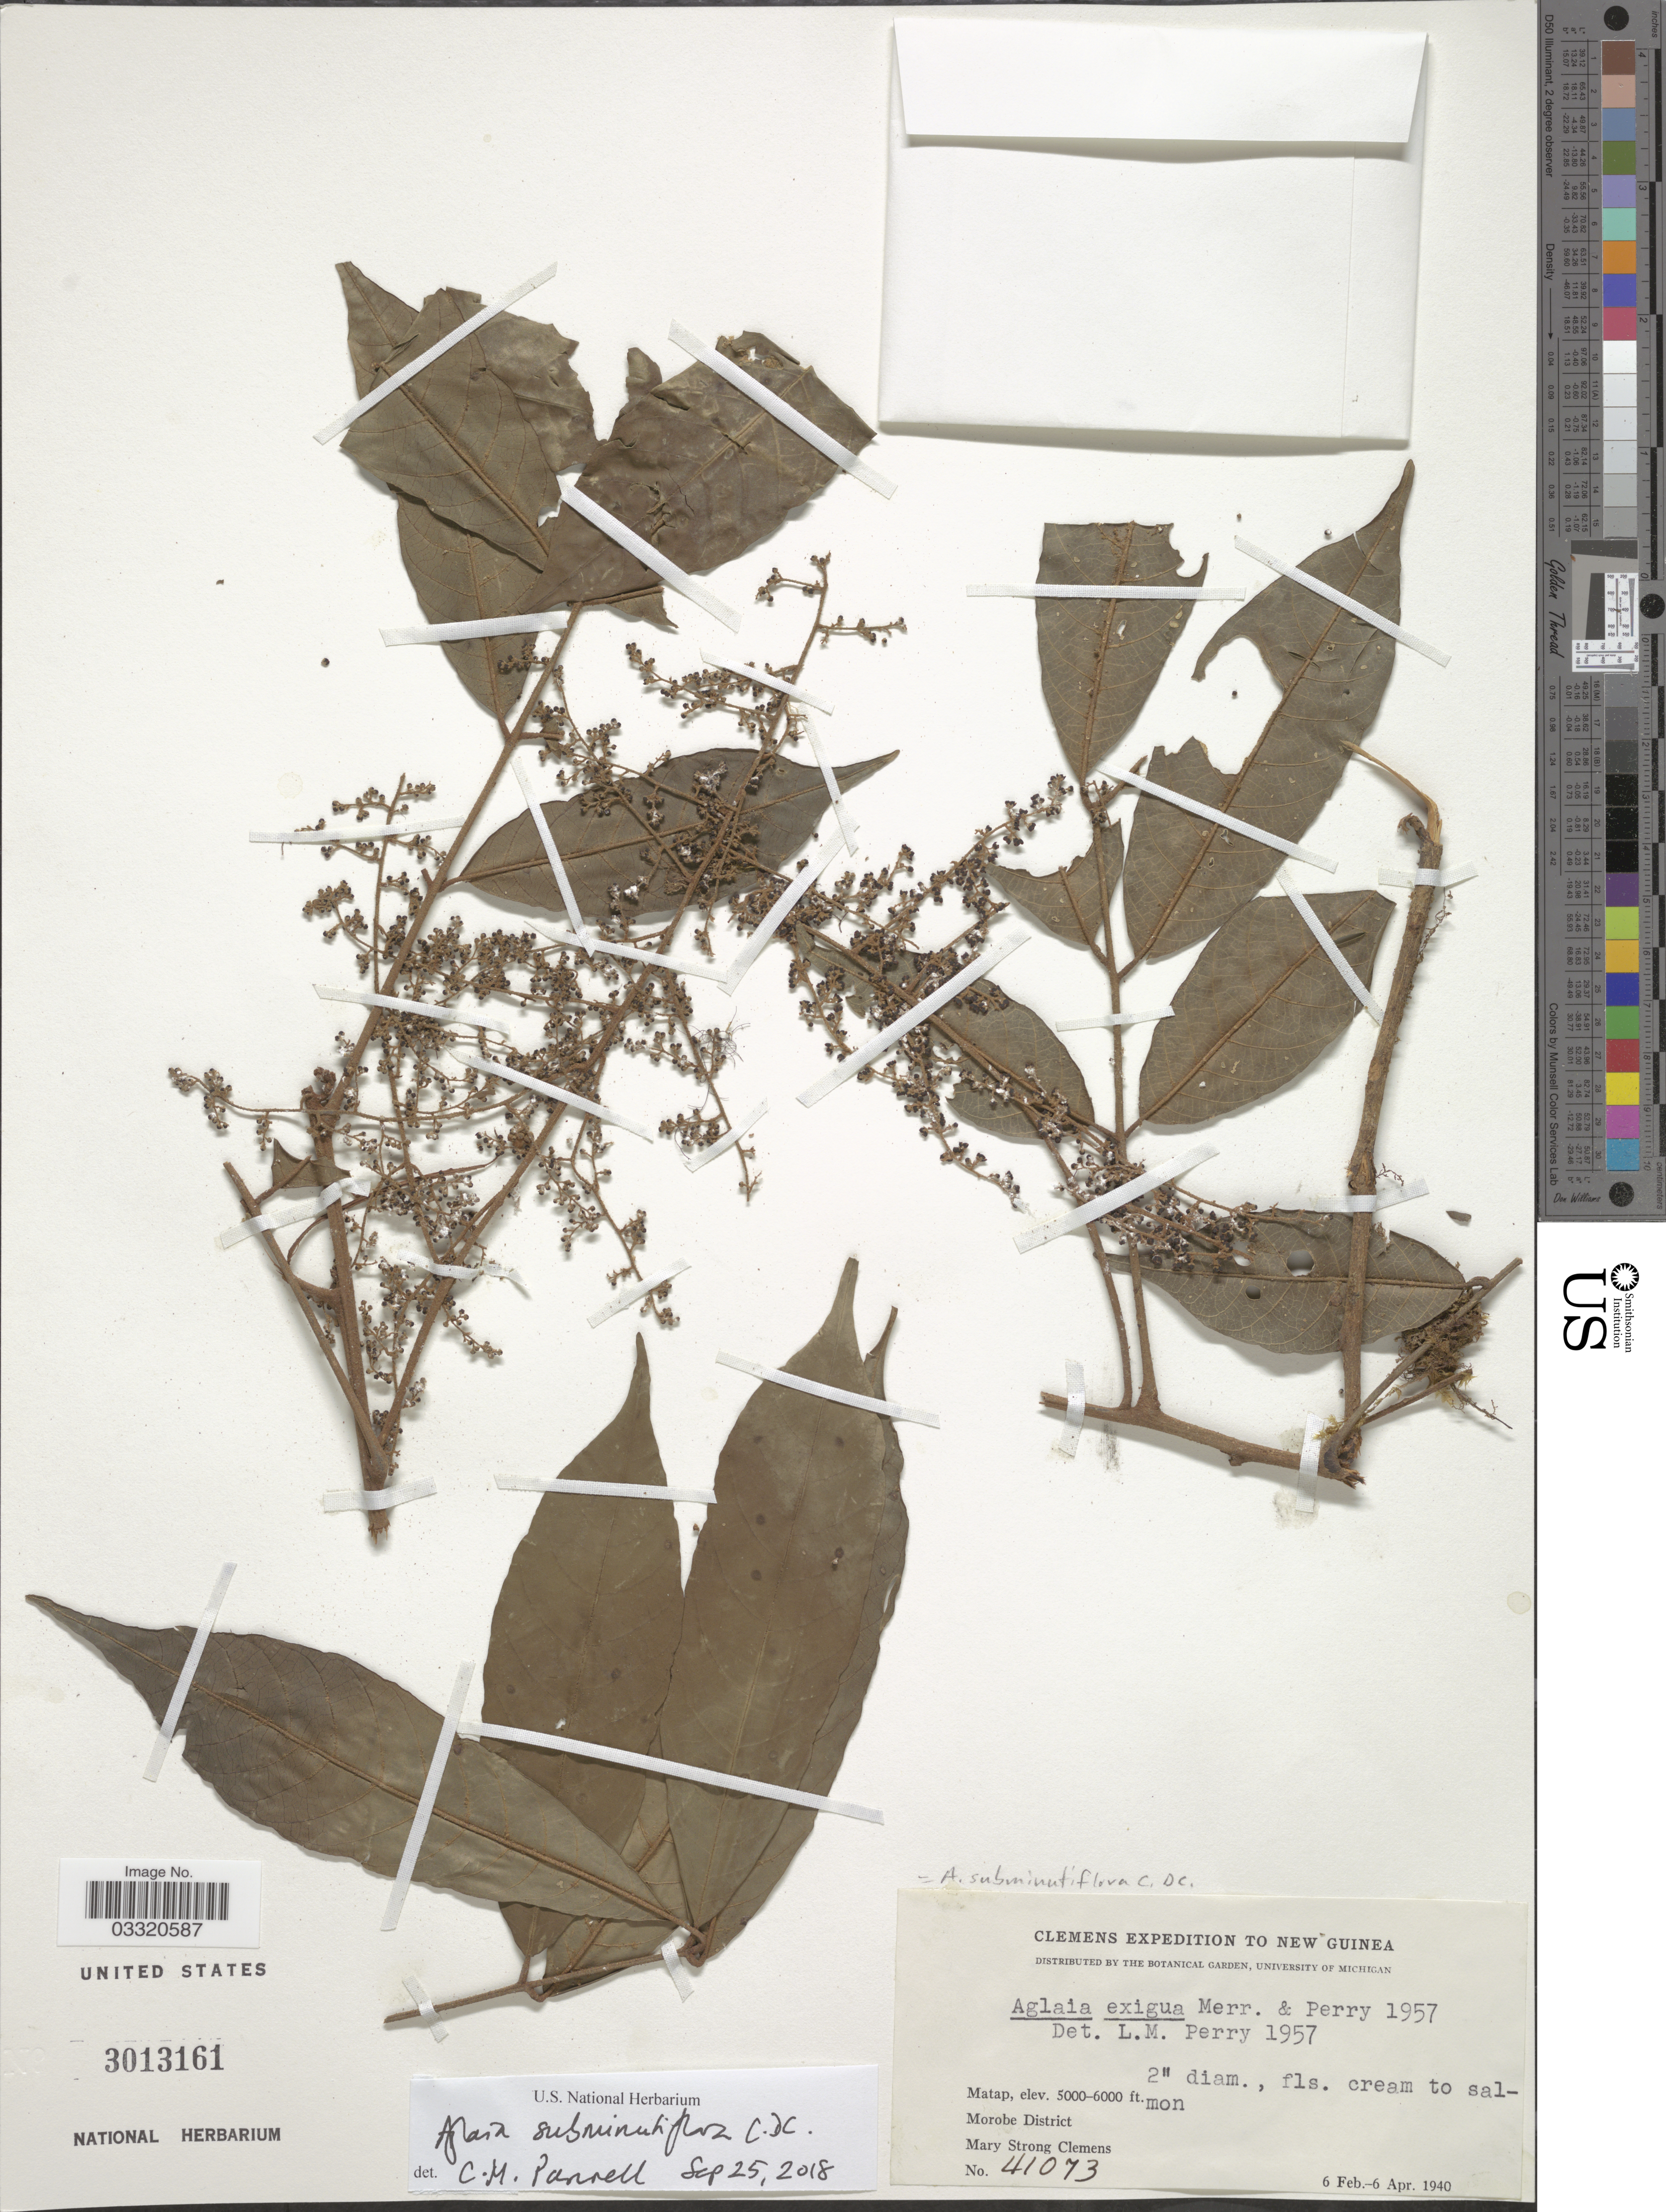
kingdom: Plantae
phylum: Tracheophyta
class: Magnoliopsida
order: Sapindales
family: Meliaceae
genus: Aglaia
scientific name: Aglaia subminutiflora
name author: C. DC.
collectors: M. S. Clemens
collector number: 41073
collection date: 1940-02-06/1940-04-06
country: Papua New Guinea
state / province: Morobe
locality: New Guinea. Matap. Morobe District.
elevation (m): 1524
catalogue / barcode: US 3013161